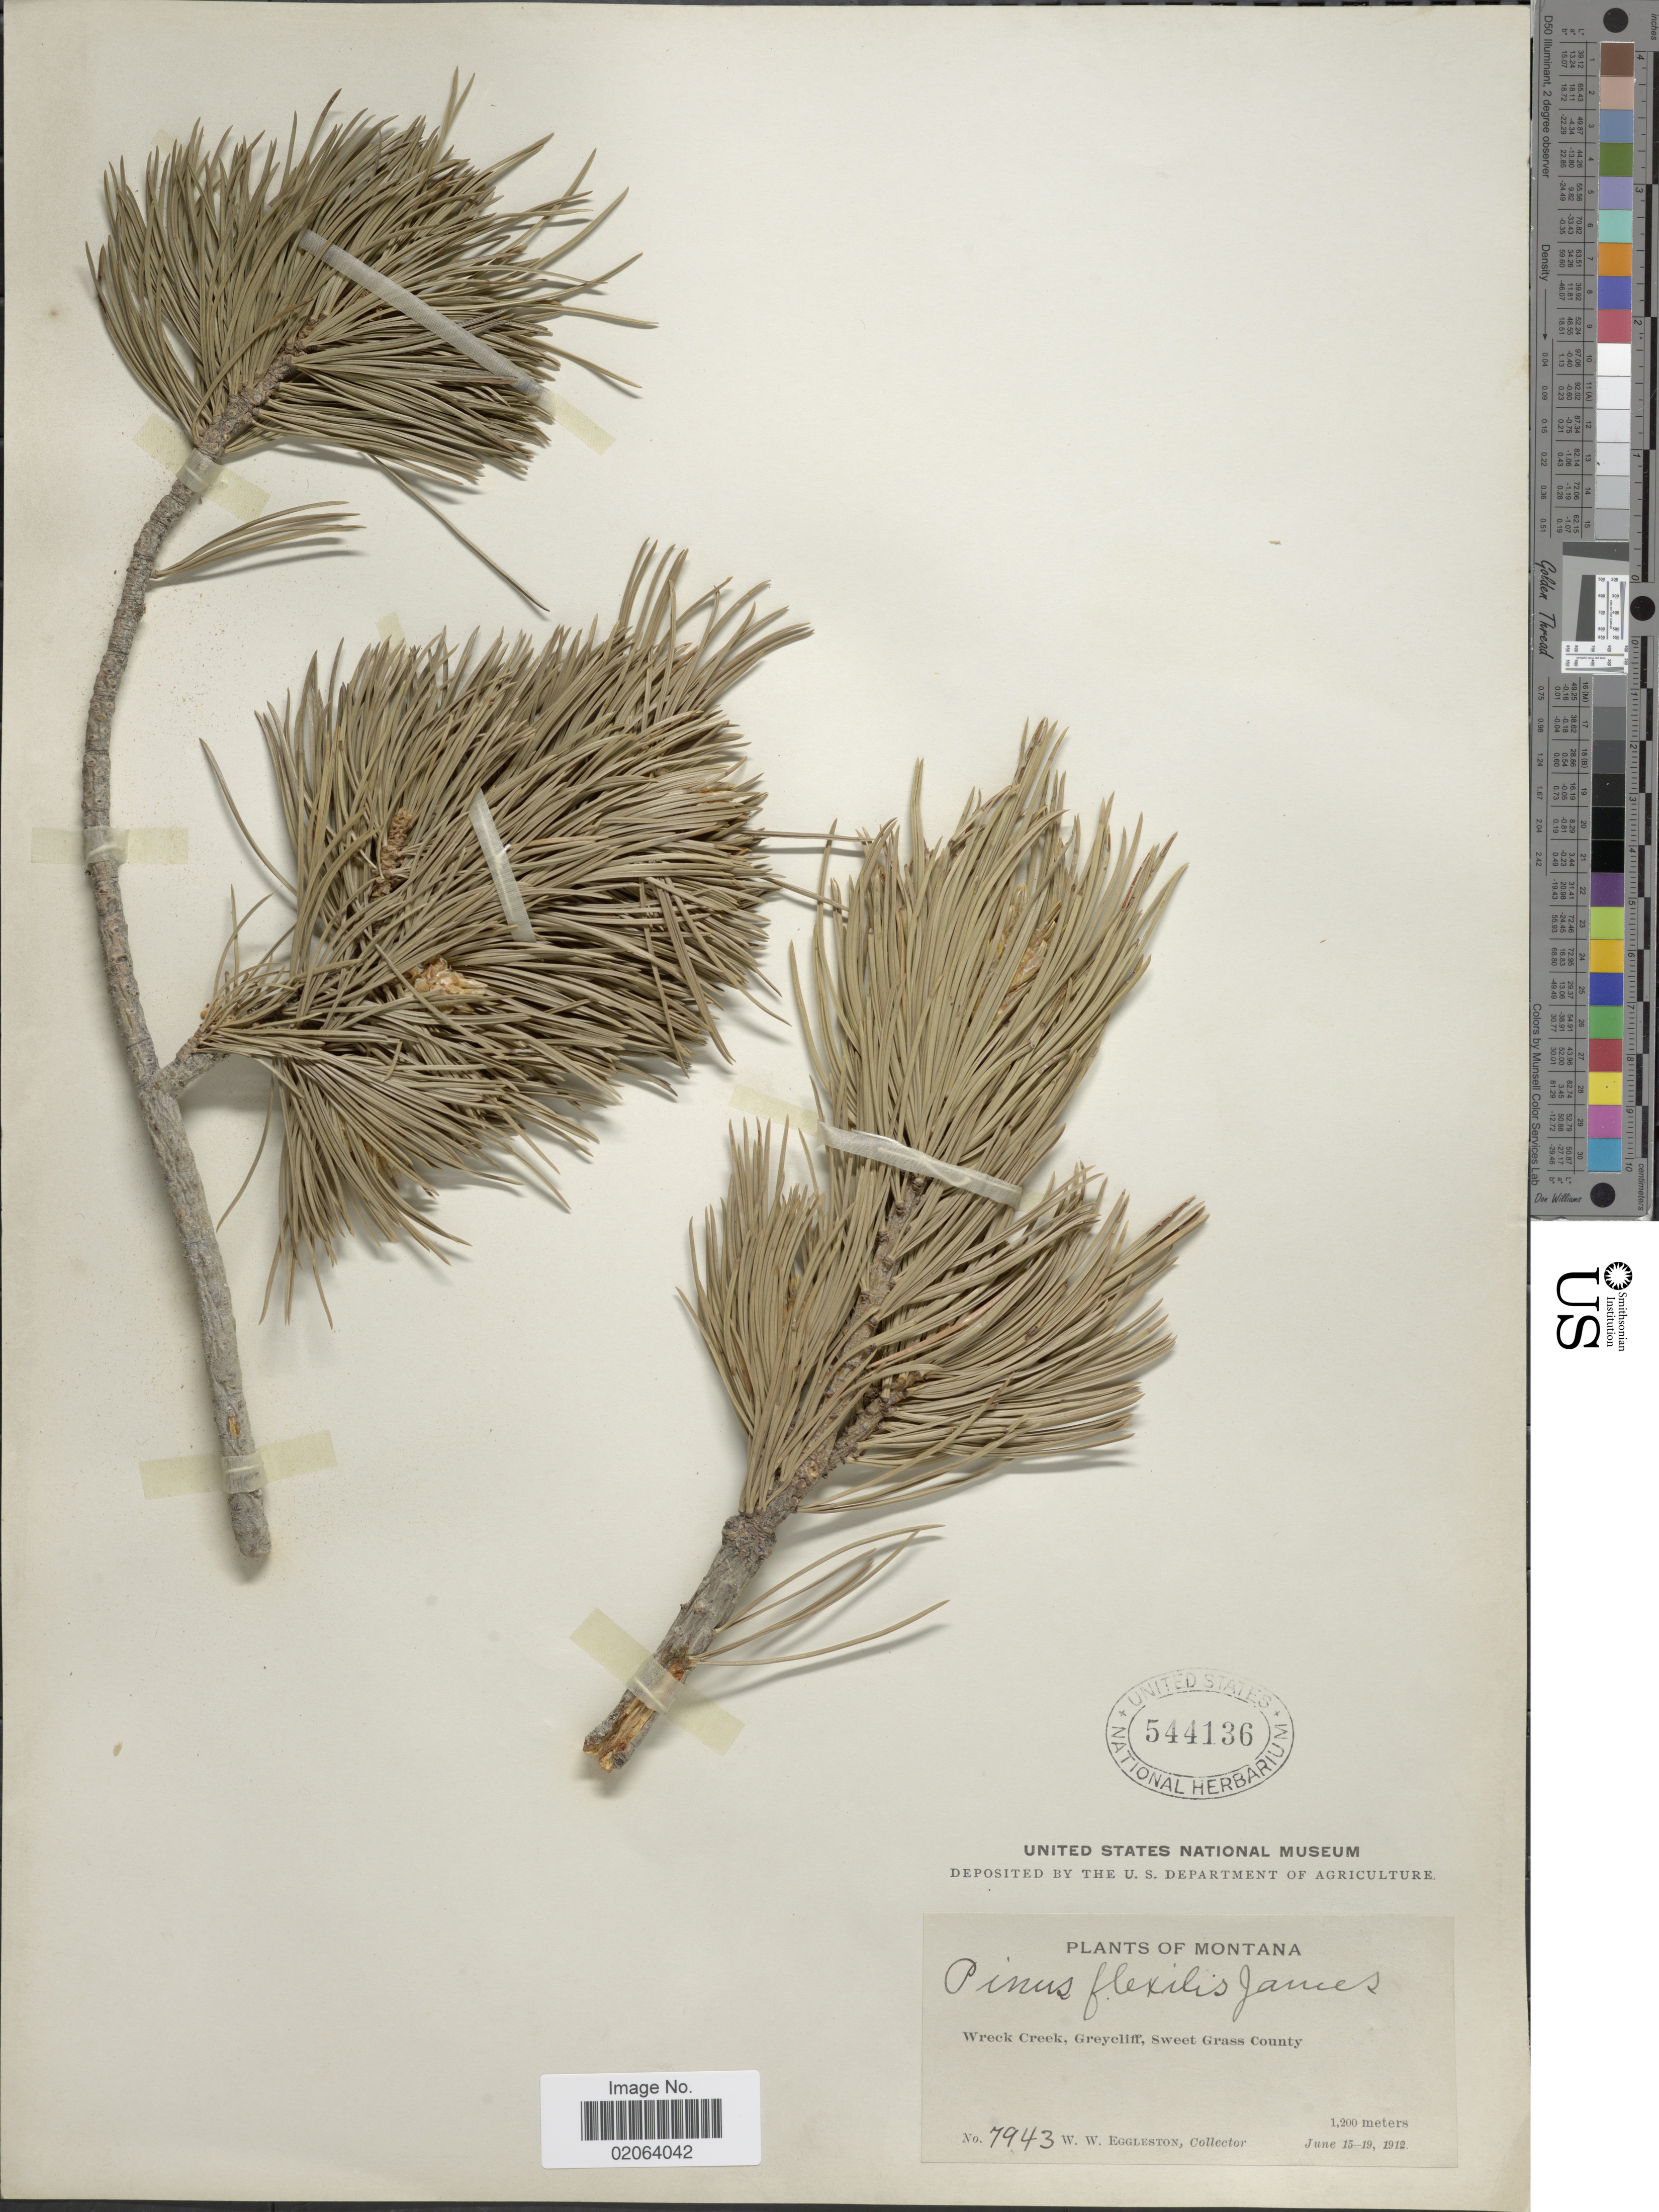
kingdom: Plantae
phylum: Tracheophyta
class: Pinopsida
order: Pinales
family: Pinaceae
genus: Pinus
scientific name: Pinus flexilis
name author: E. James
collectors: W. W. Eggleston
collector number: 7943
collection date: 1912-06-15/1912-06-19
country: United States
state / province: Montana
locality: Wreck Creek, Greycliff, Sweet Grass County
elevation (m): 1200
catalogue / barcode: US 544136